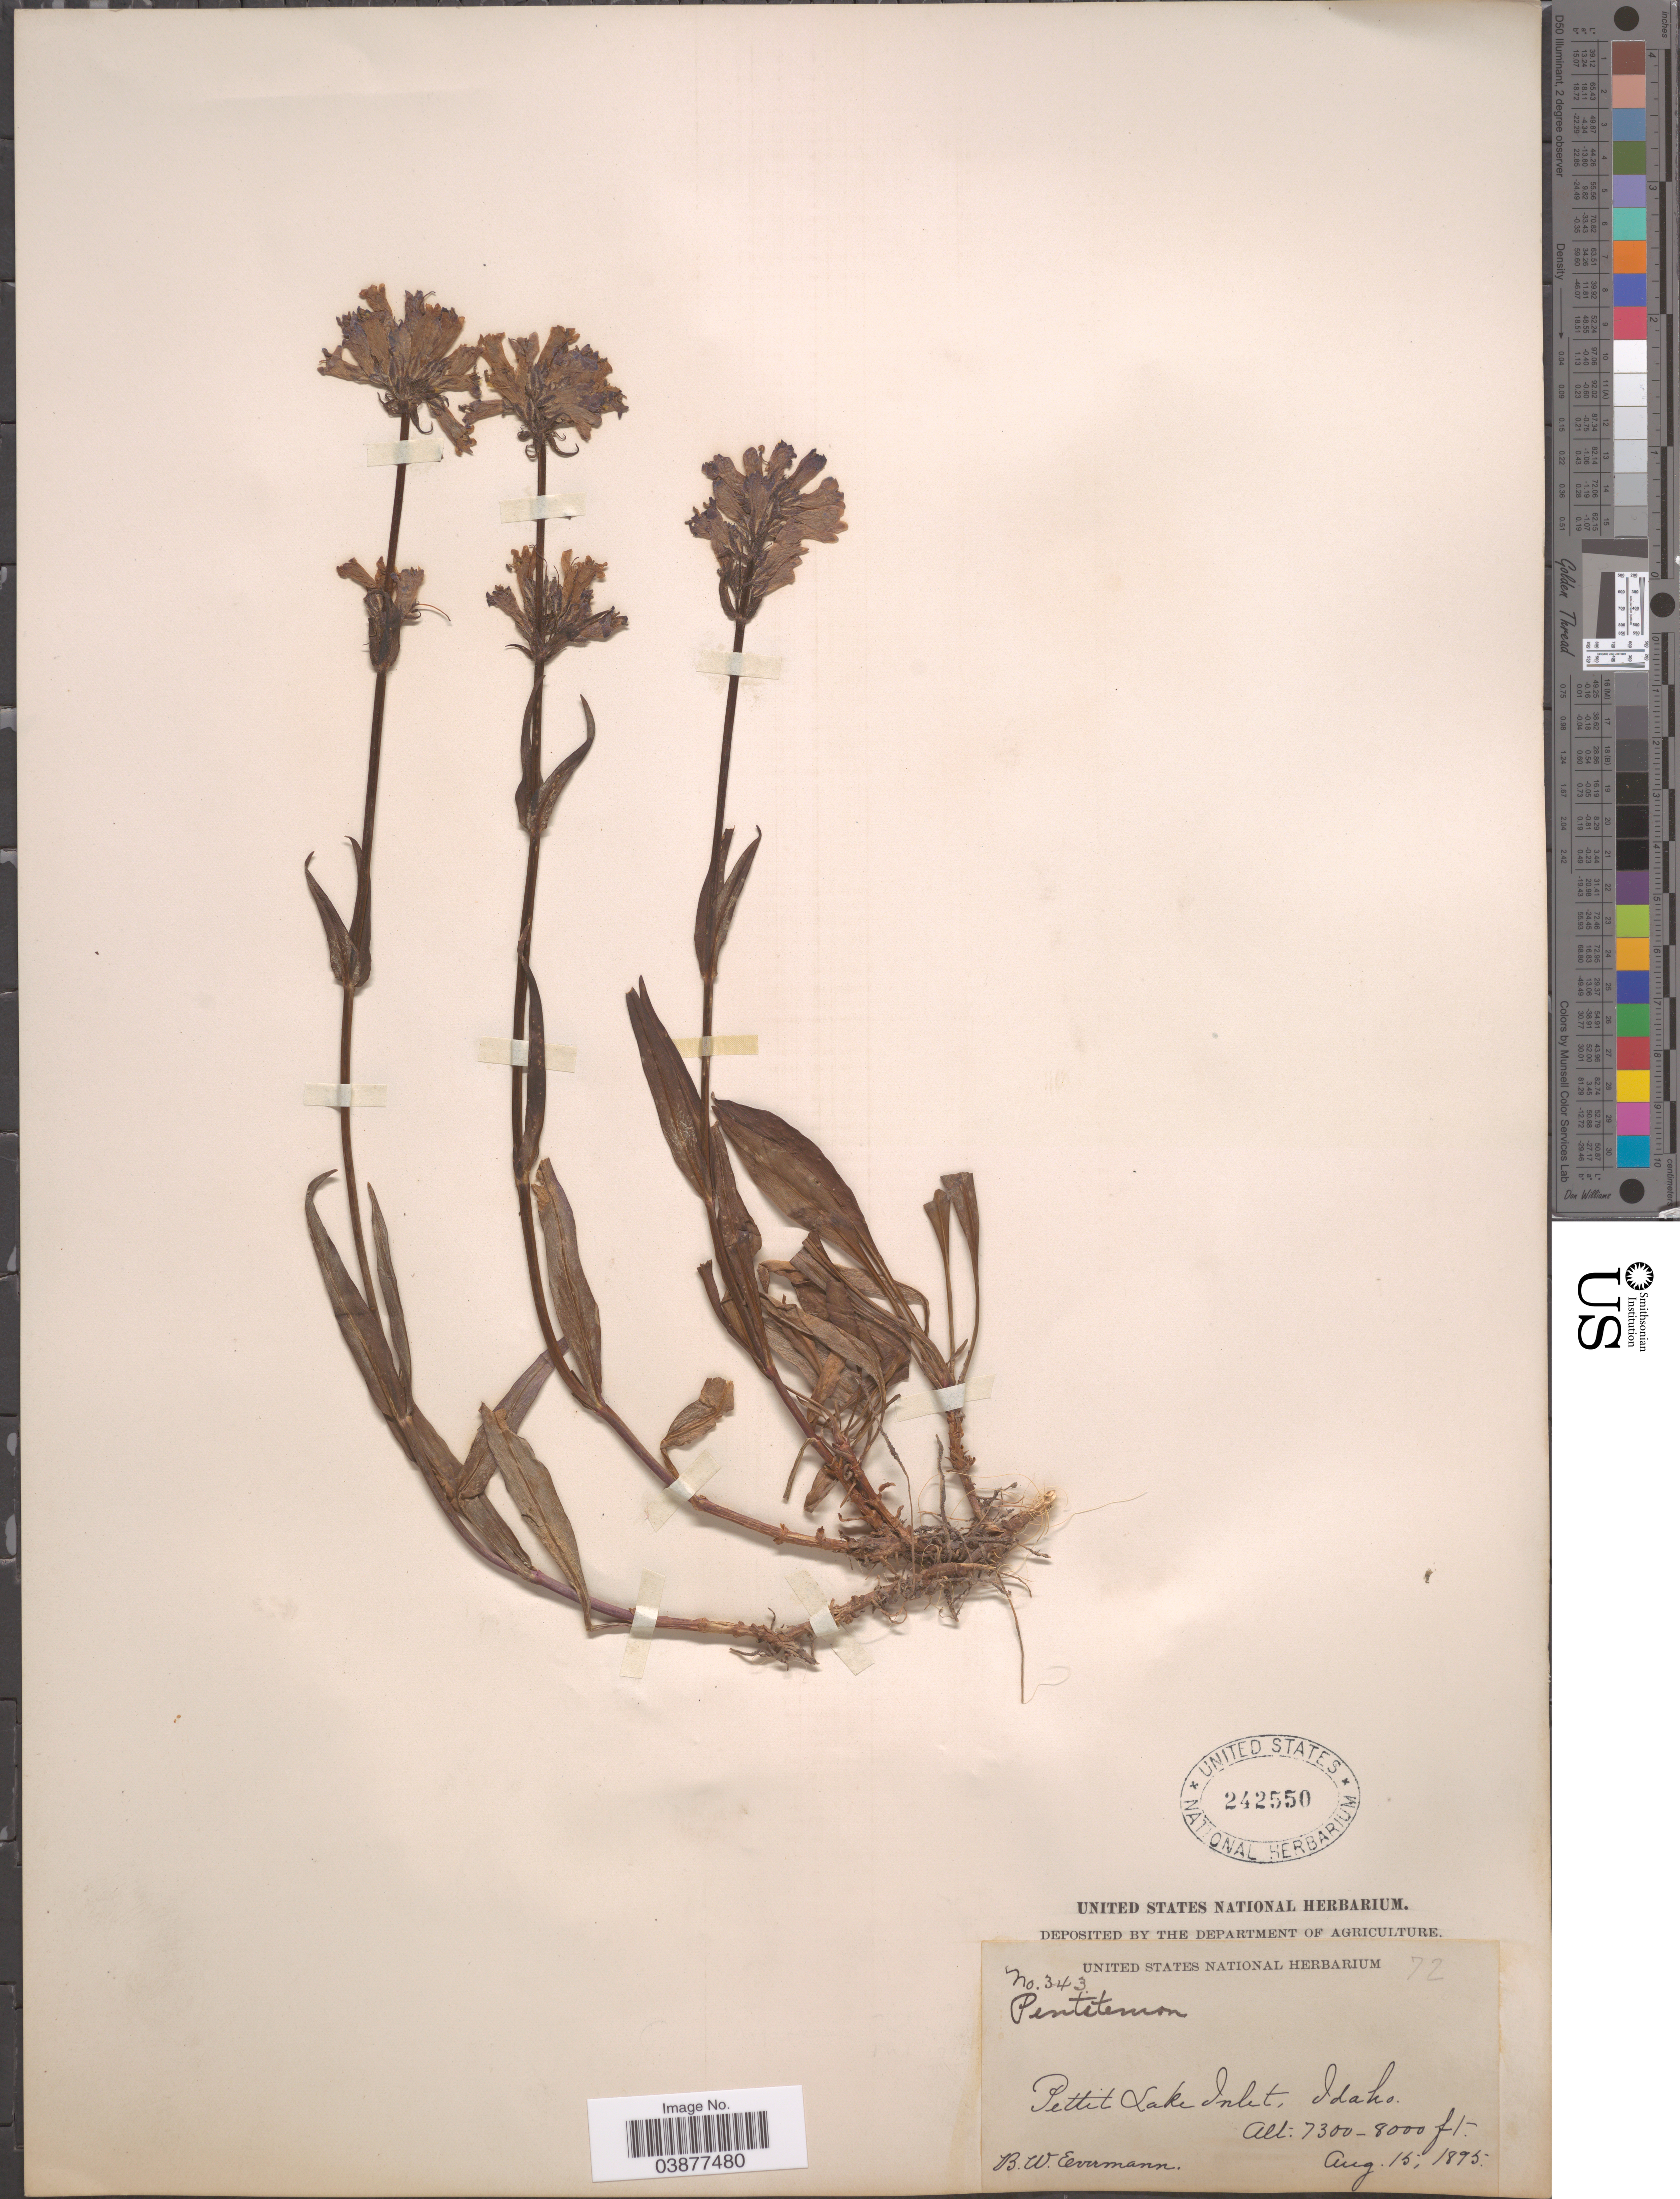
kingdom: Plantae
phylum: Tracheophyta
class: Magnoliopsida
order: Lamiales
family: Plantaginaceae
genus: Penstemon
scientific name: Penstemon pseudoprocerus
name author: Rydb.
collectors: B. W. Evermann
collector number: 343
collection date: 1895-08-15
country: United States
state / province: Idaho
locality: Petit Lake Inlet.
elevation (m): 2225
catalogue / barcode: US 242550